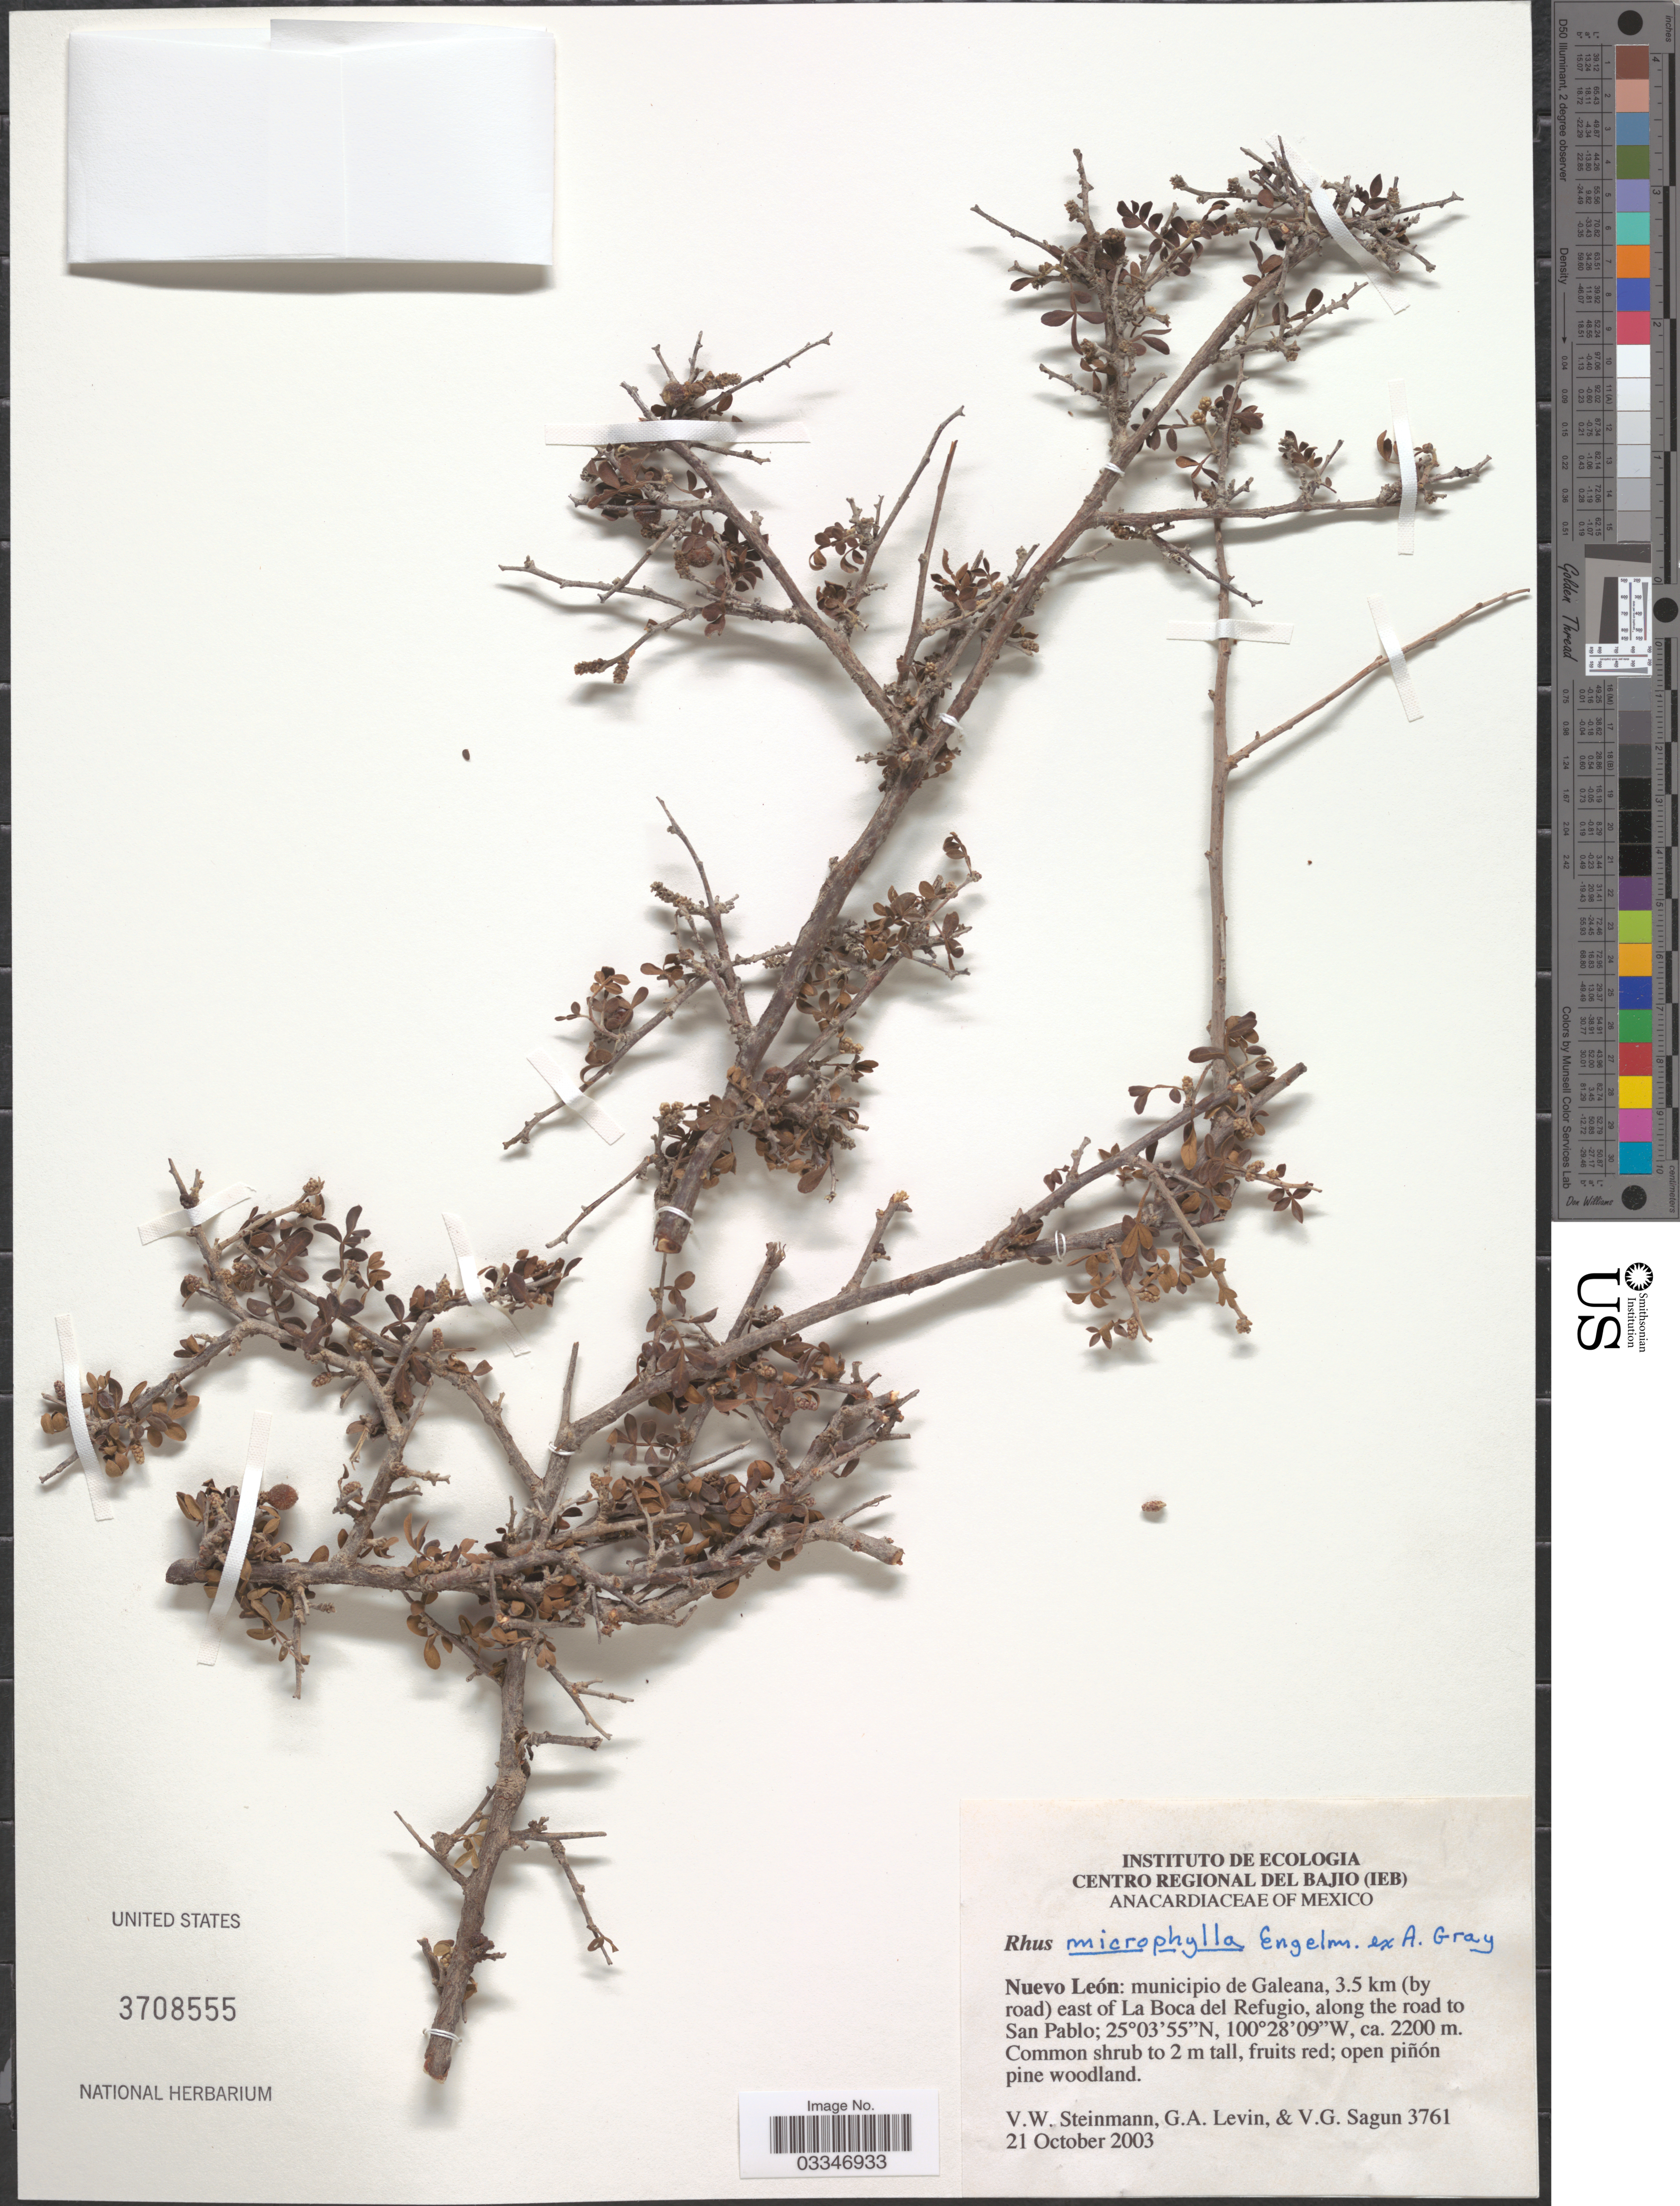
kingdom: Plantae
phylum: Tracheophyta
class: Magnoliopsida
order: Sapindales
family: Anacardiaceae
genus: Rhus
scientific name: Rhus microphylla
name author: Engelm.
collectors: V. W. Steinmann, G. Levin & V. Sagun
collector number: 3761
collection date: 2003-10-21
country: Mexico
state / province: Nuevo León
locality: Municipio de Galeana, 3.5 km (by road) east of La Boca del Refugio, along the road to San Pablo.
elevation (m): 2200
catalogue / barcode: US 3708555